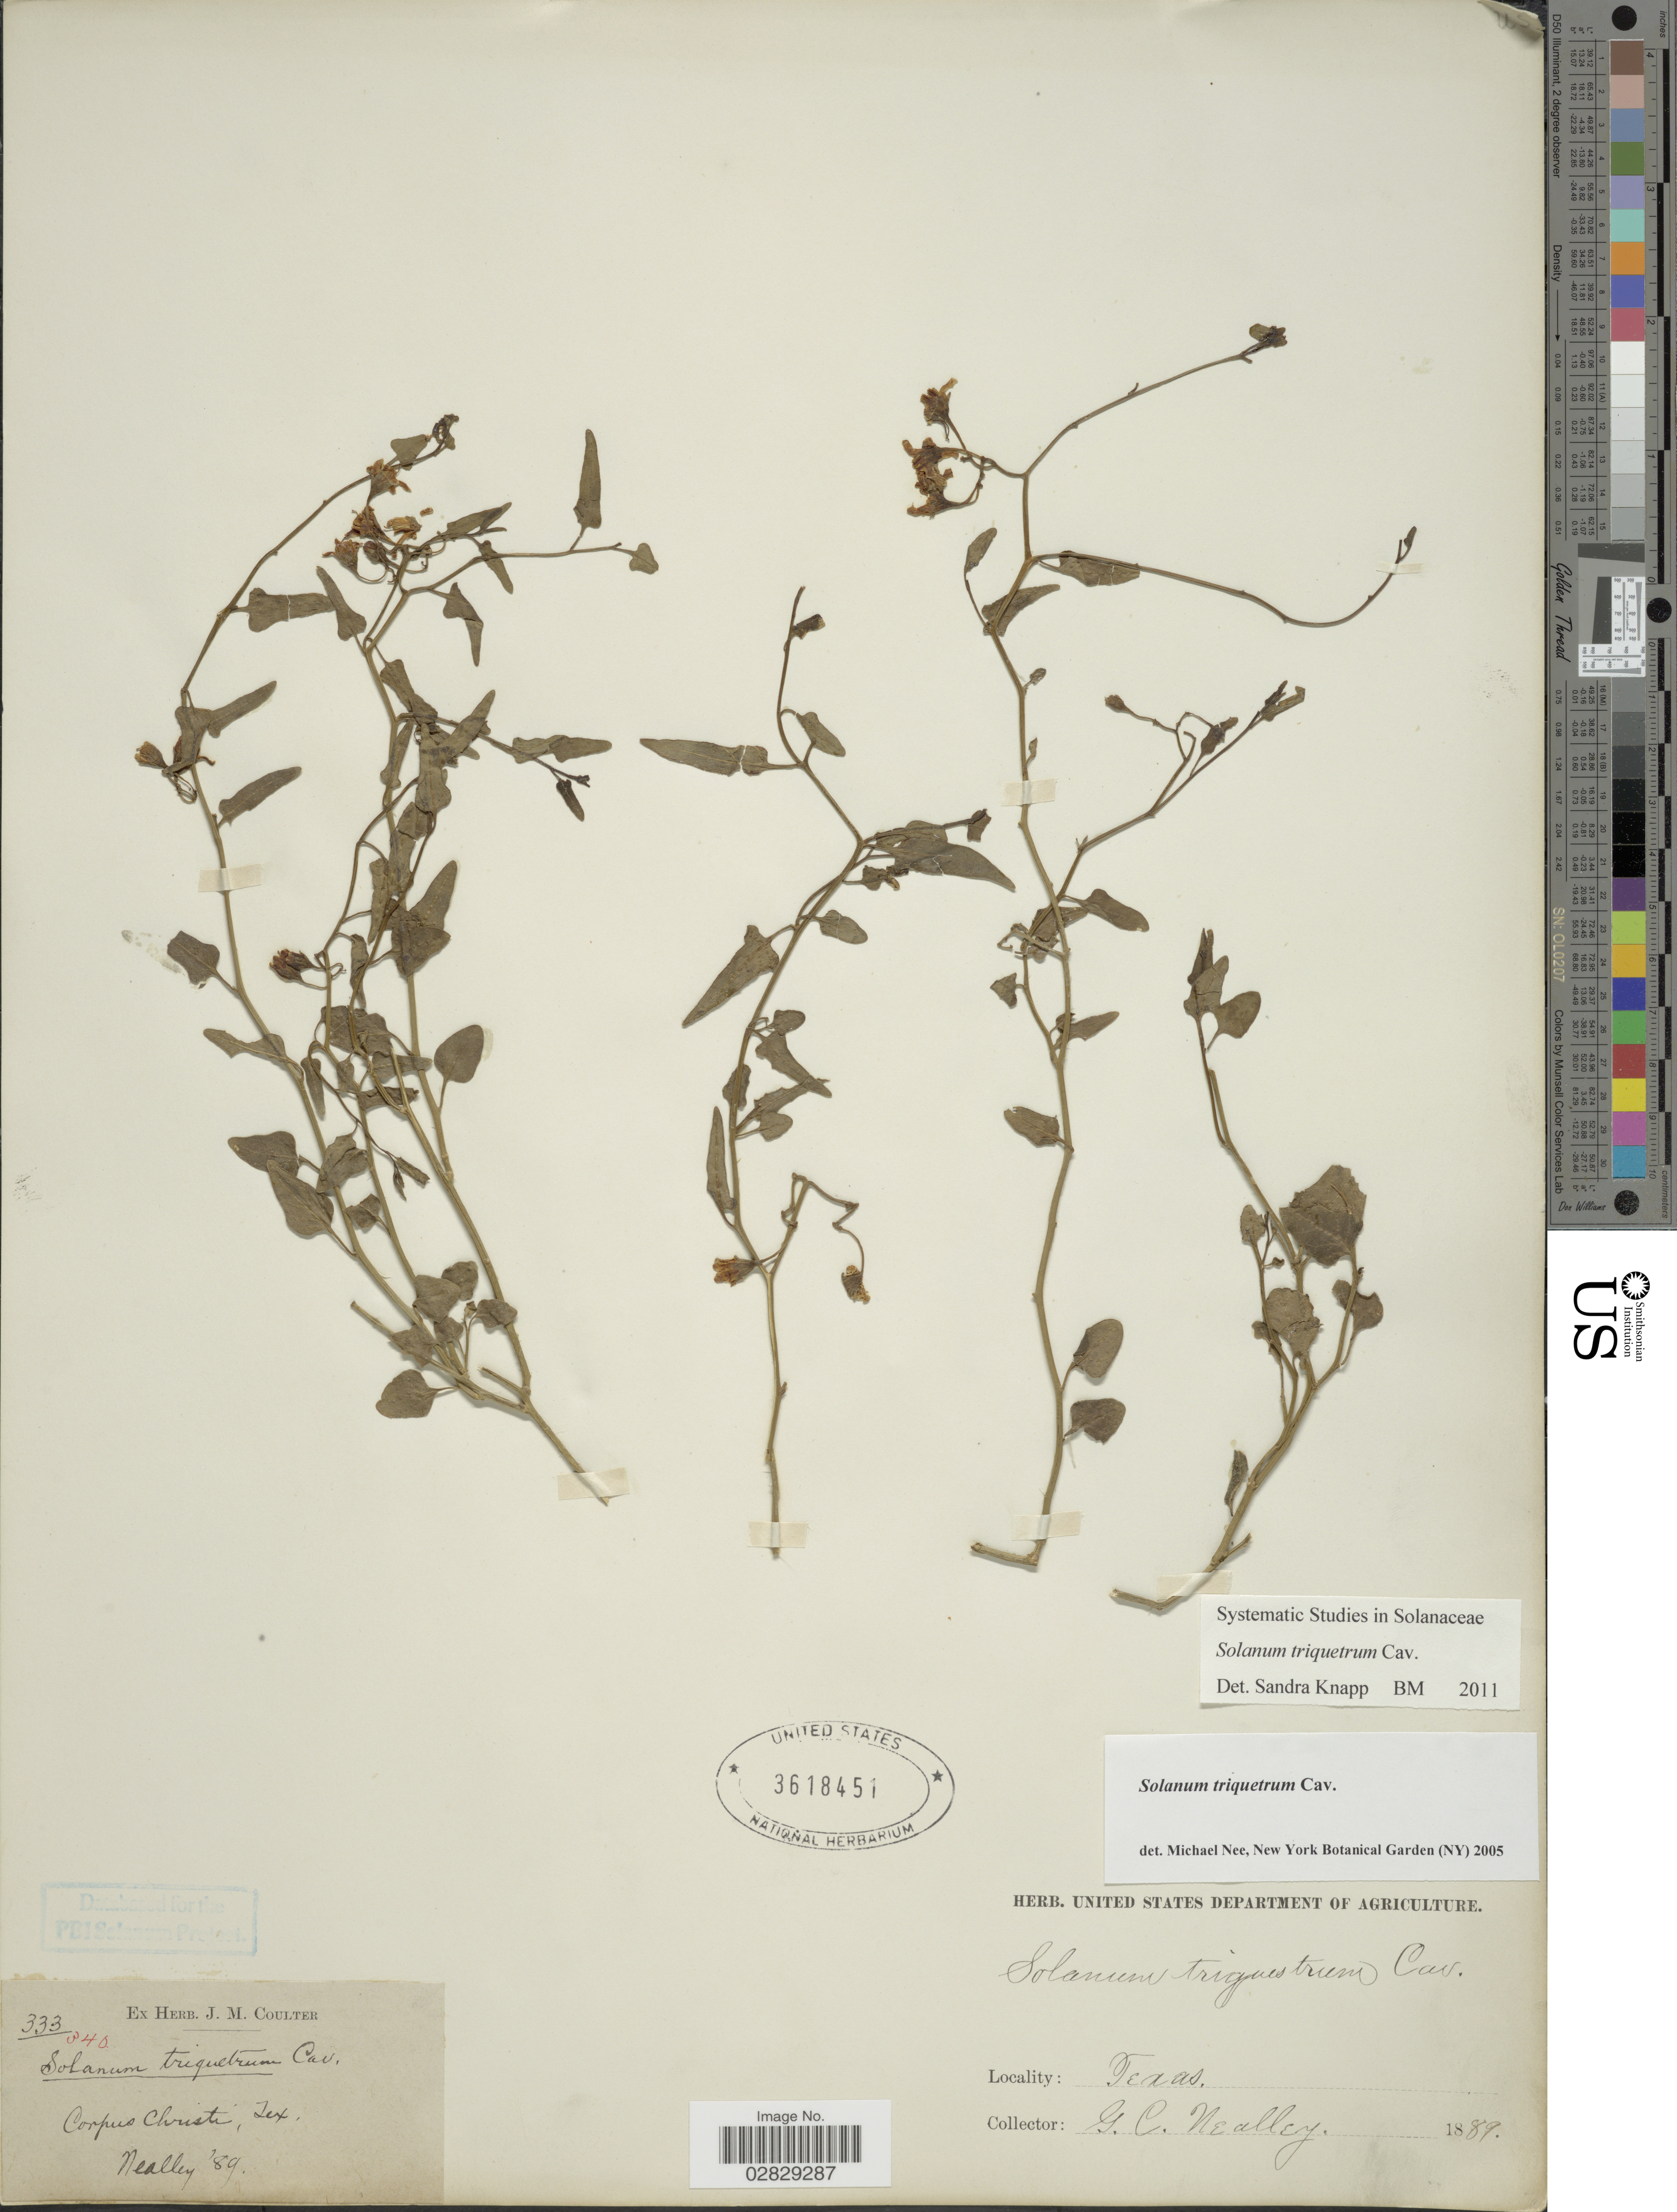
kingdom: Plantae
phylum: Tracheophyta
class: Magnoliopsida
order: Solanales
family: Solanaceae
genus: Solanum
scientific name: Solanum triquetrum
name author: Cav.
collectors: G. C. Nealley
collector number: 333/340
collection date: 1889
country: United States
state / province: Texas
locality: Corpus Christi.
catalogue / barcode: US 3618451